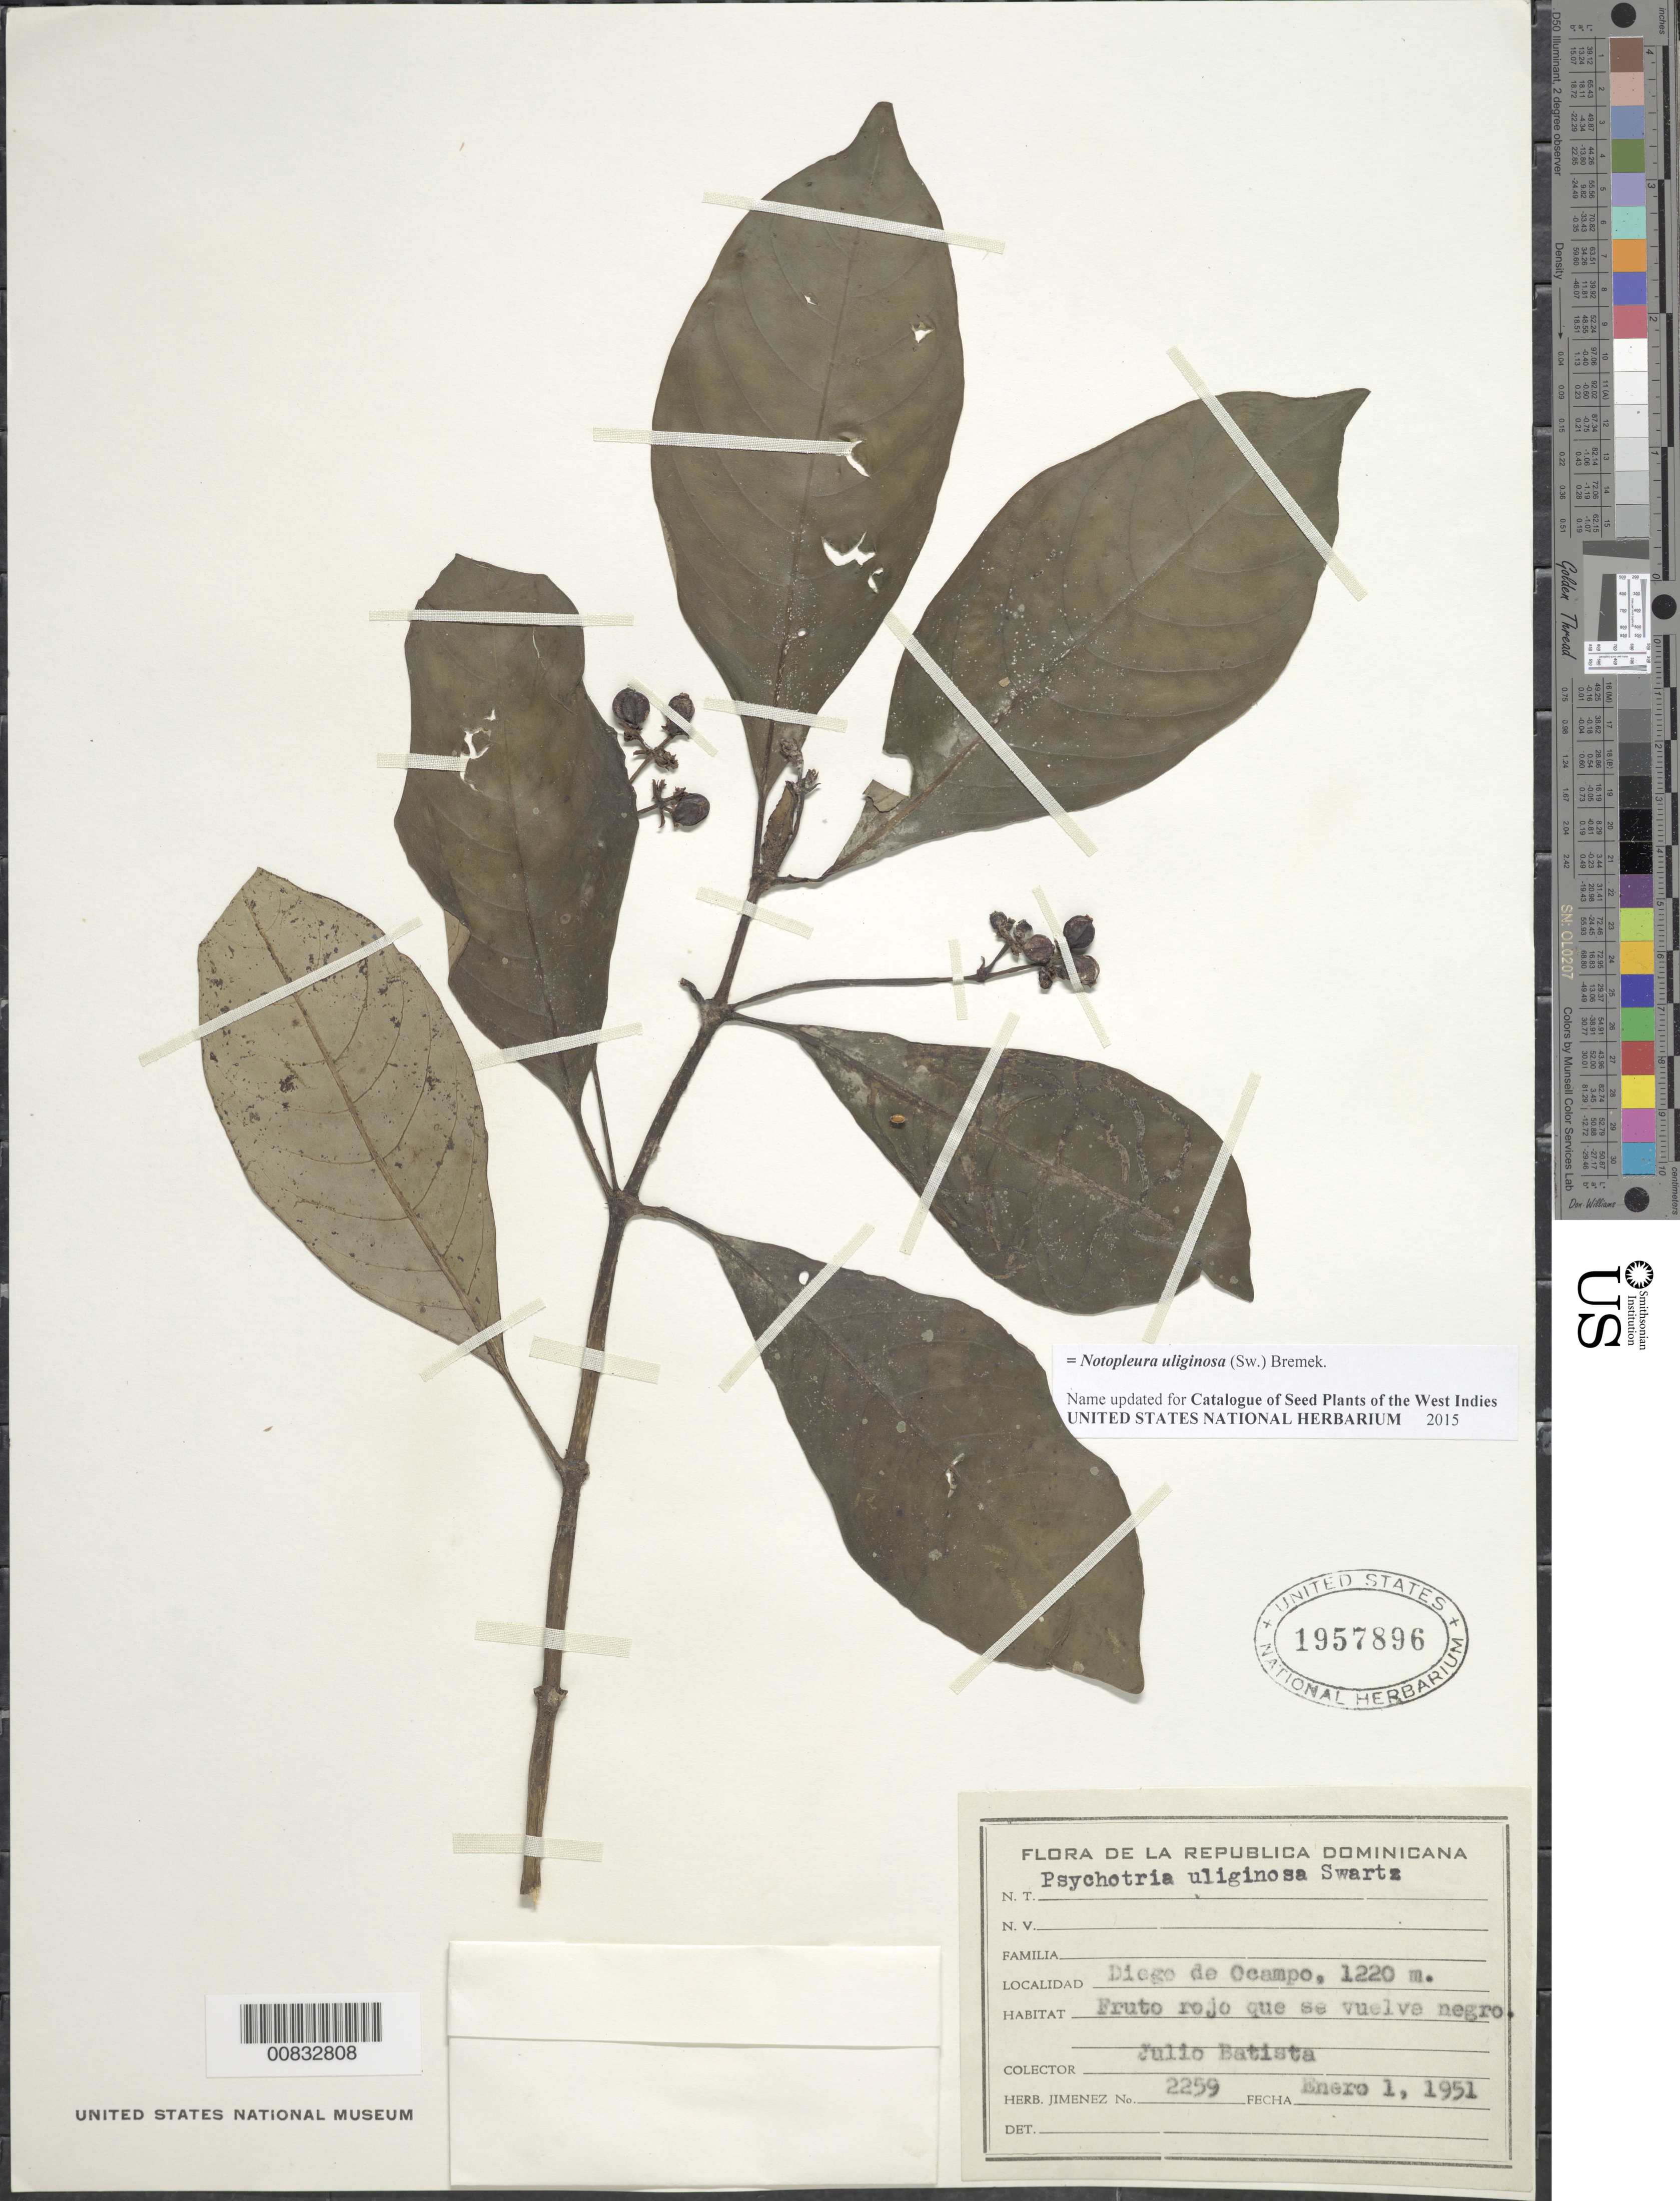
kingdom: Plantae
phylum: Tracheophyta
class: Magnoliopsida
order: Gentianales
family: Rubiaceae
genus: Notopleura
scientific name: Notopleura uliginosa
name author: (Sw.) Bremek.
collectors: J. Batista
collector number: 2259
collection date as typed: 01 Jan 1951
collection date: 1951-01-01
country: Dominican Republic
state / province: Santiago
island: Hispaniola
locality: Diego de Ocampo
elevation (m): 1220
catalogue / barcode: US 1957896